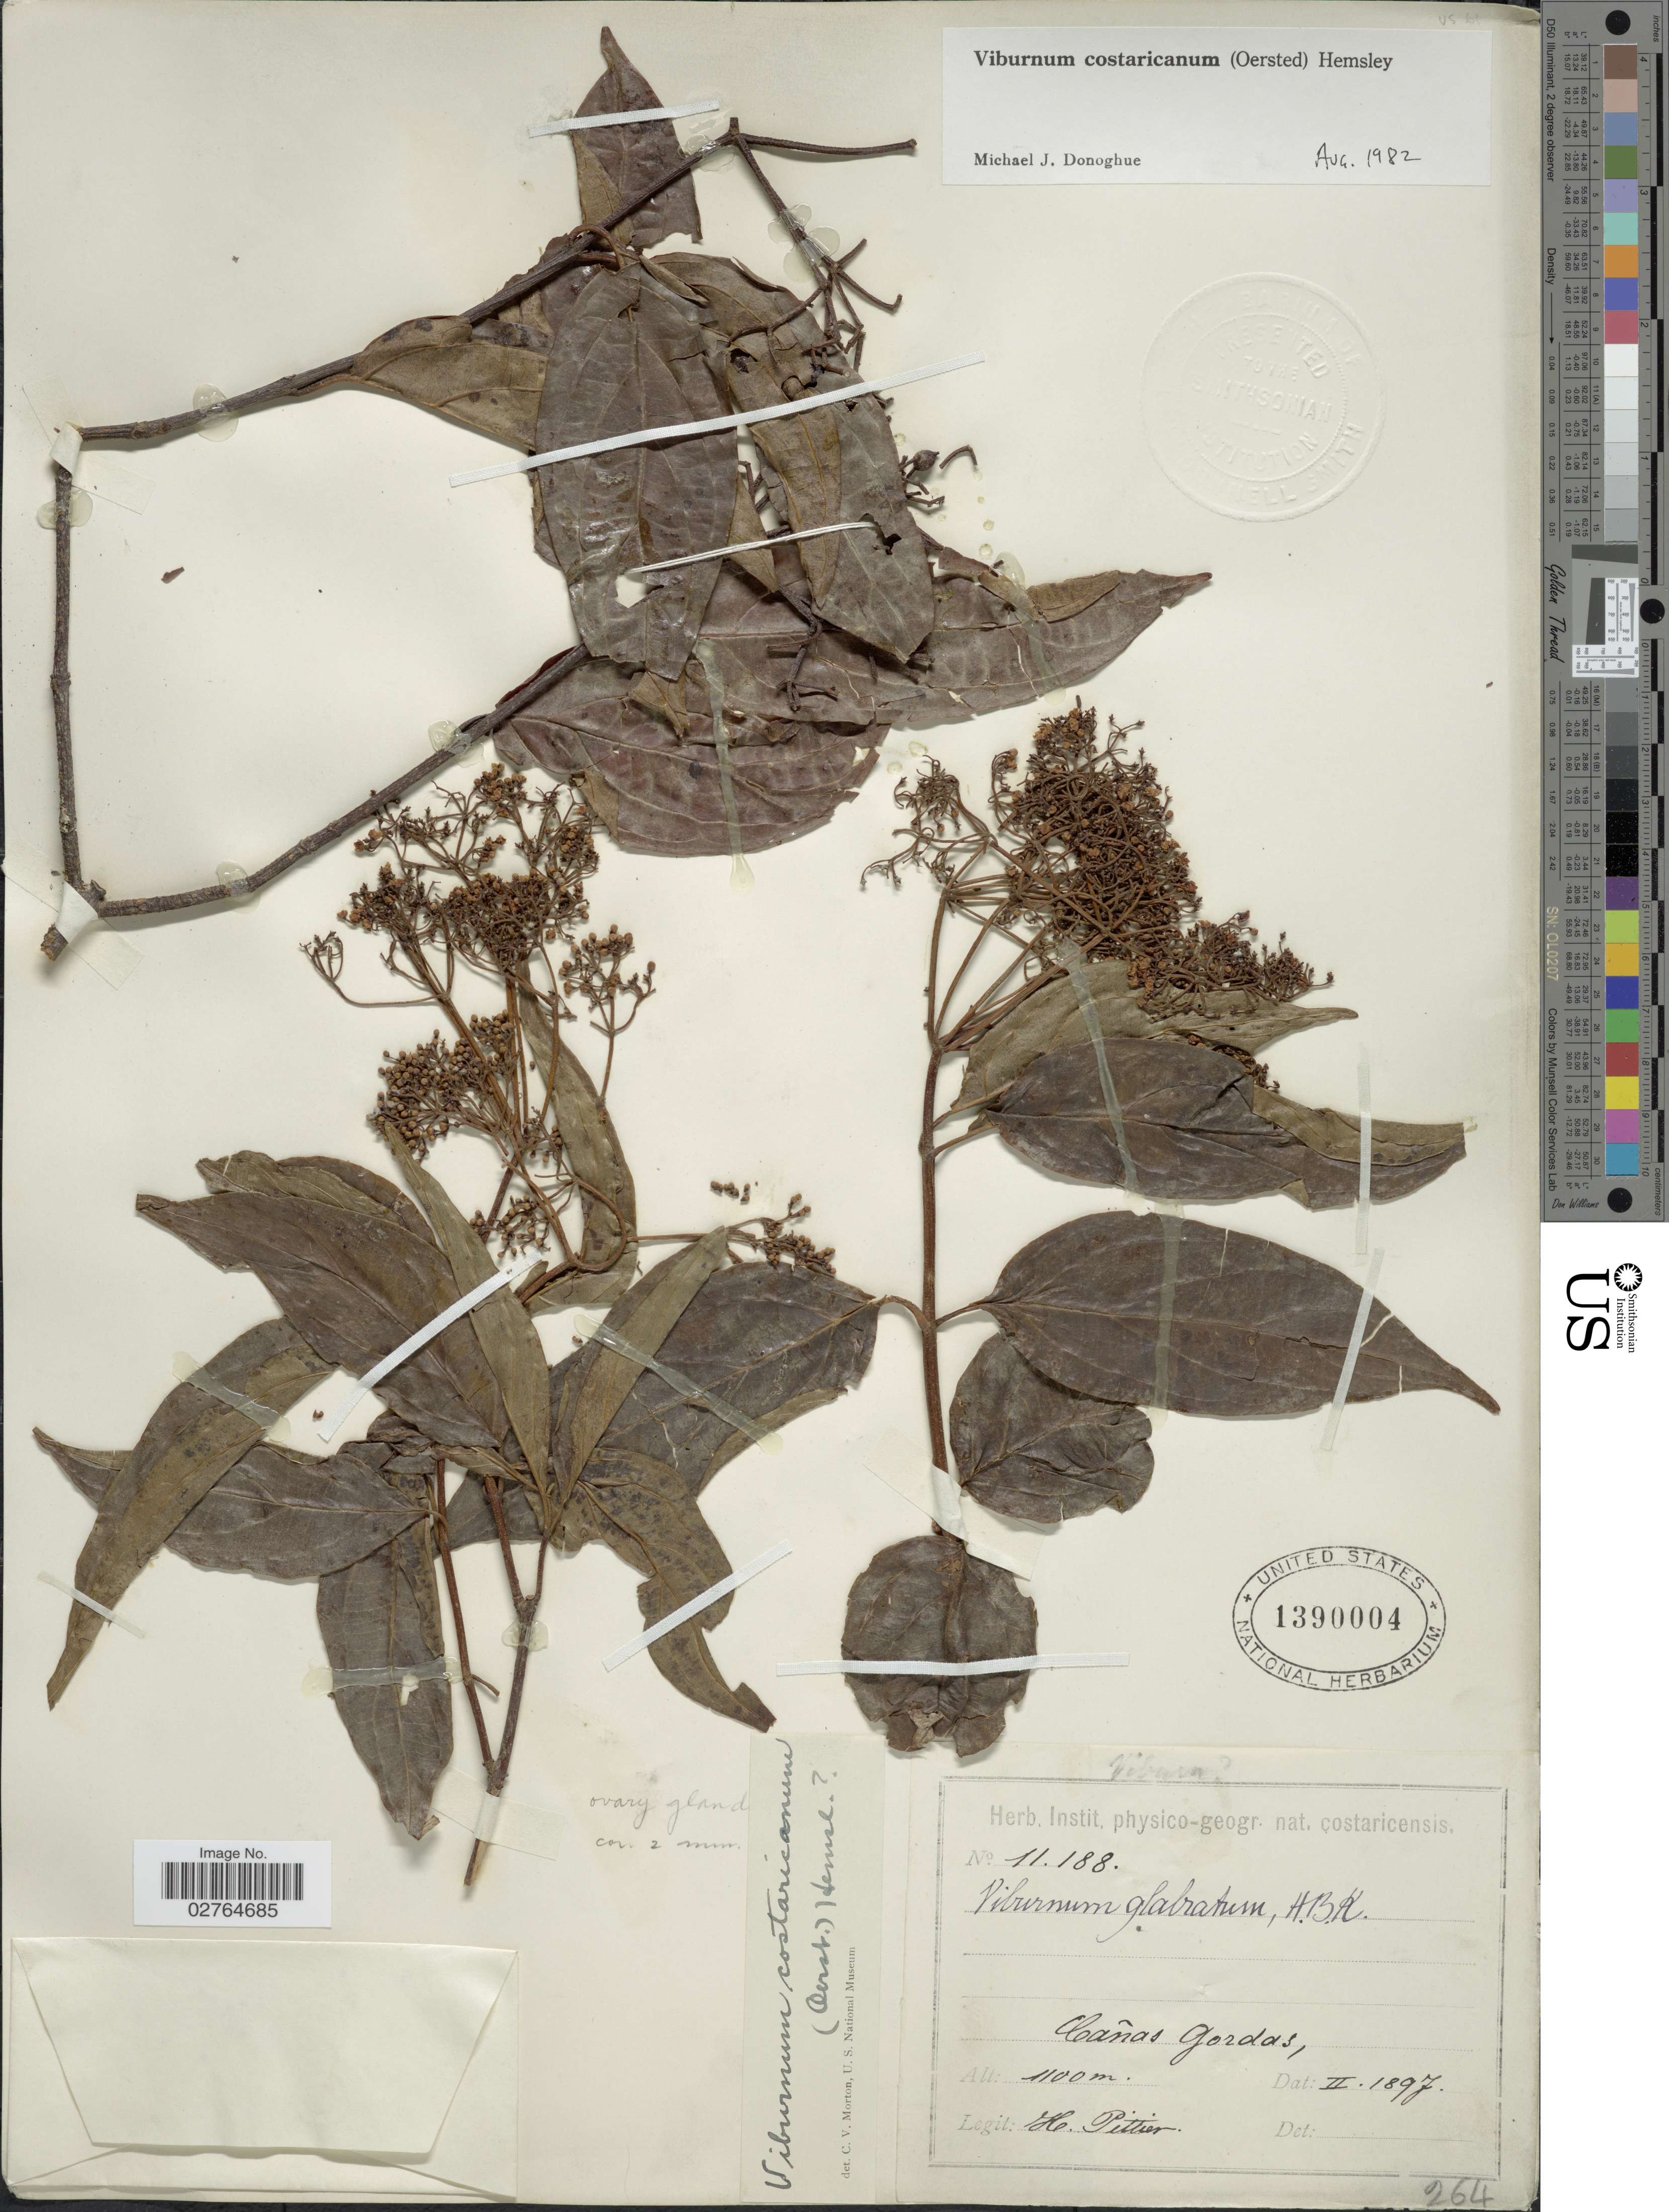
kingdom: Plantae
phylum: Tracheophyta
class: Magnoliopsida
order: Dipsacales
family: Viburnaceae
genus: Viburnum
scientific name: Viburnum costaricanum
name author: (Oerst.) Hemsl.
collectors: H. F. Pittier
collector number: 11188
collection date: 1897-02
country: Costa Rica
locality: Cañas Gordas.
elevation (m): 1100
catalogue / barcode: US 1390004